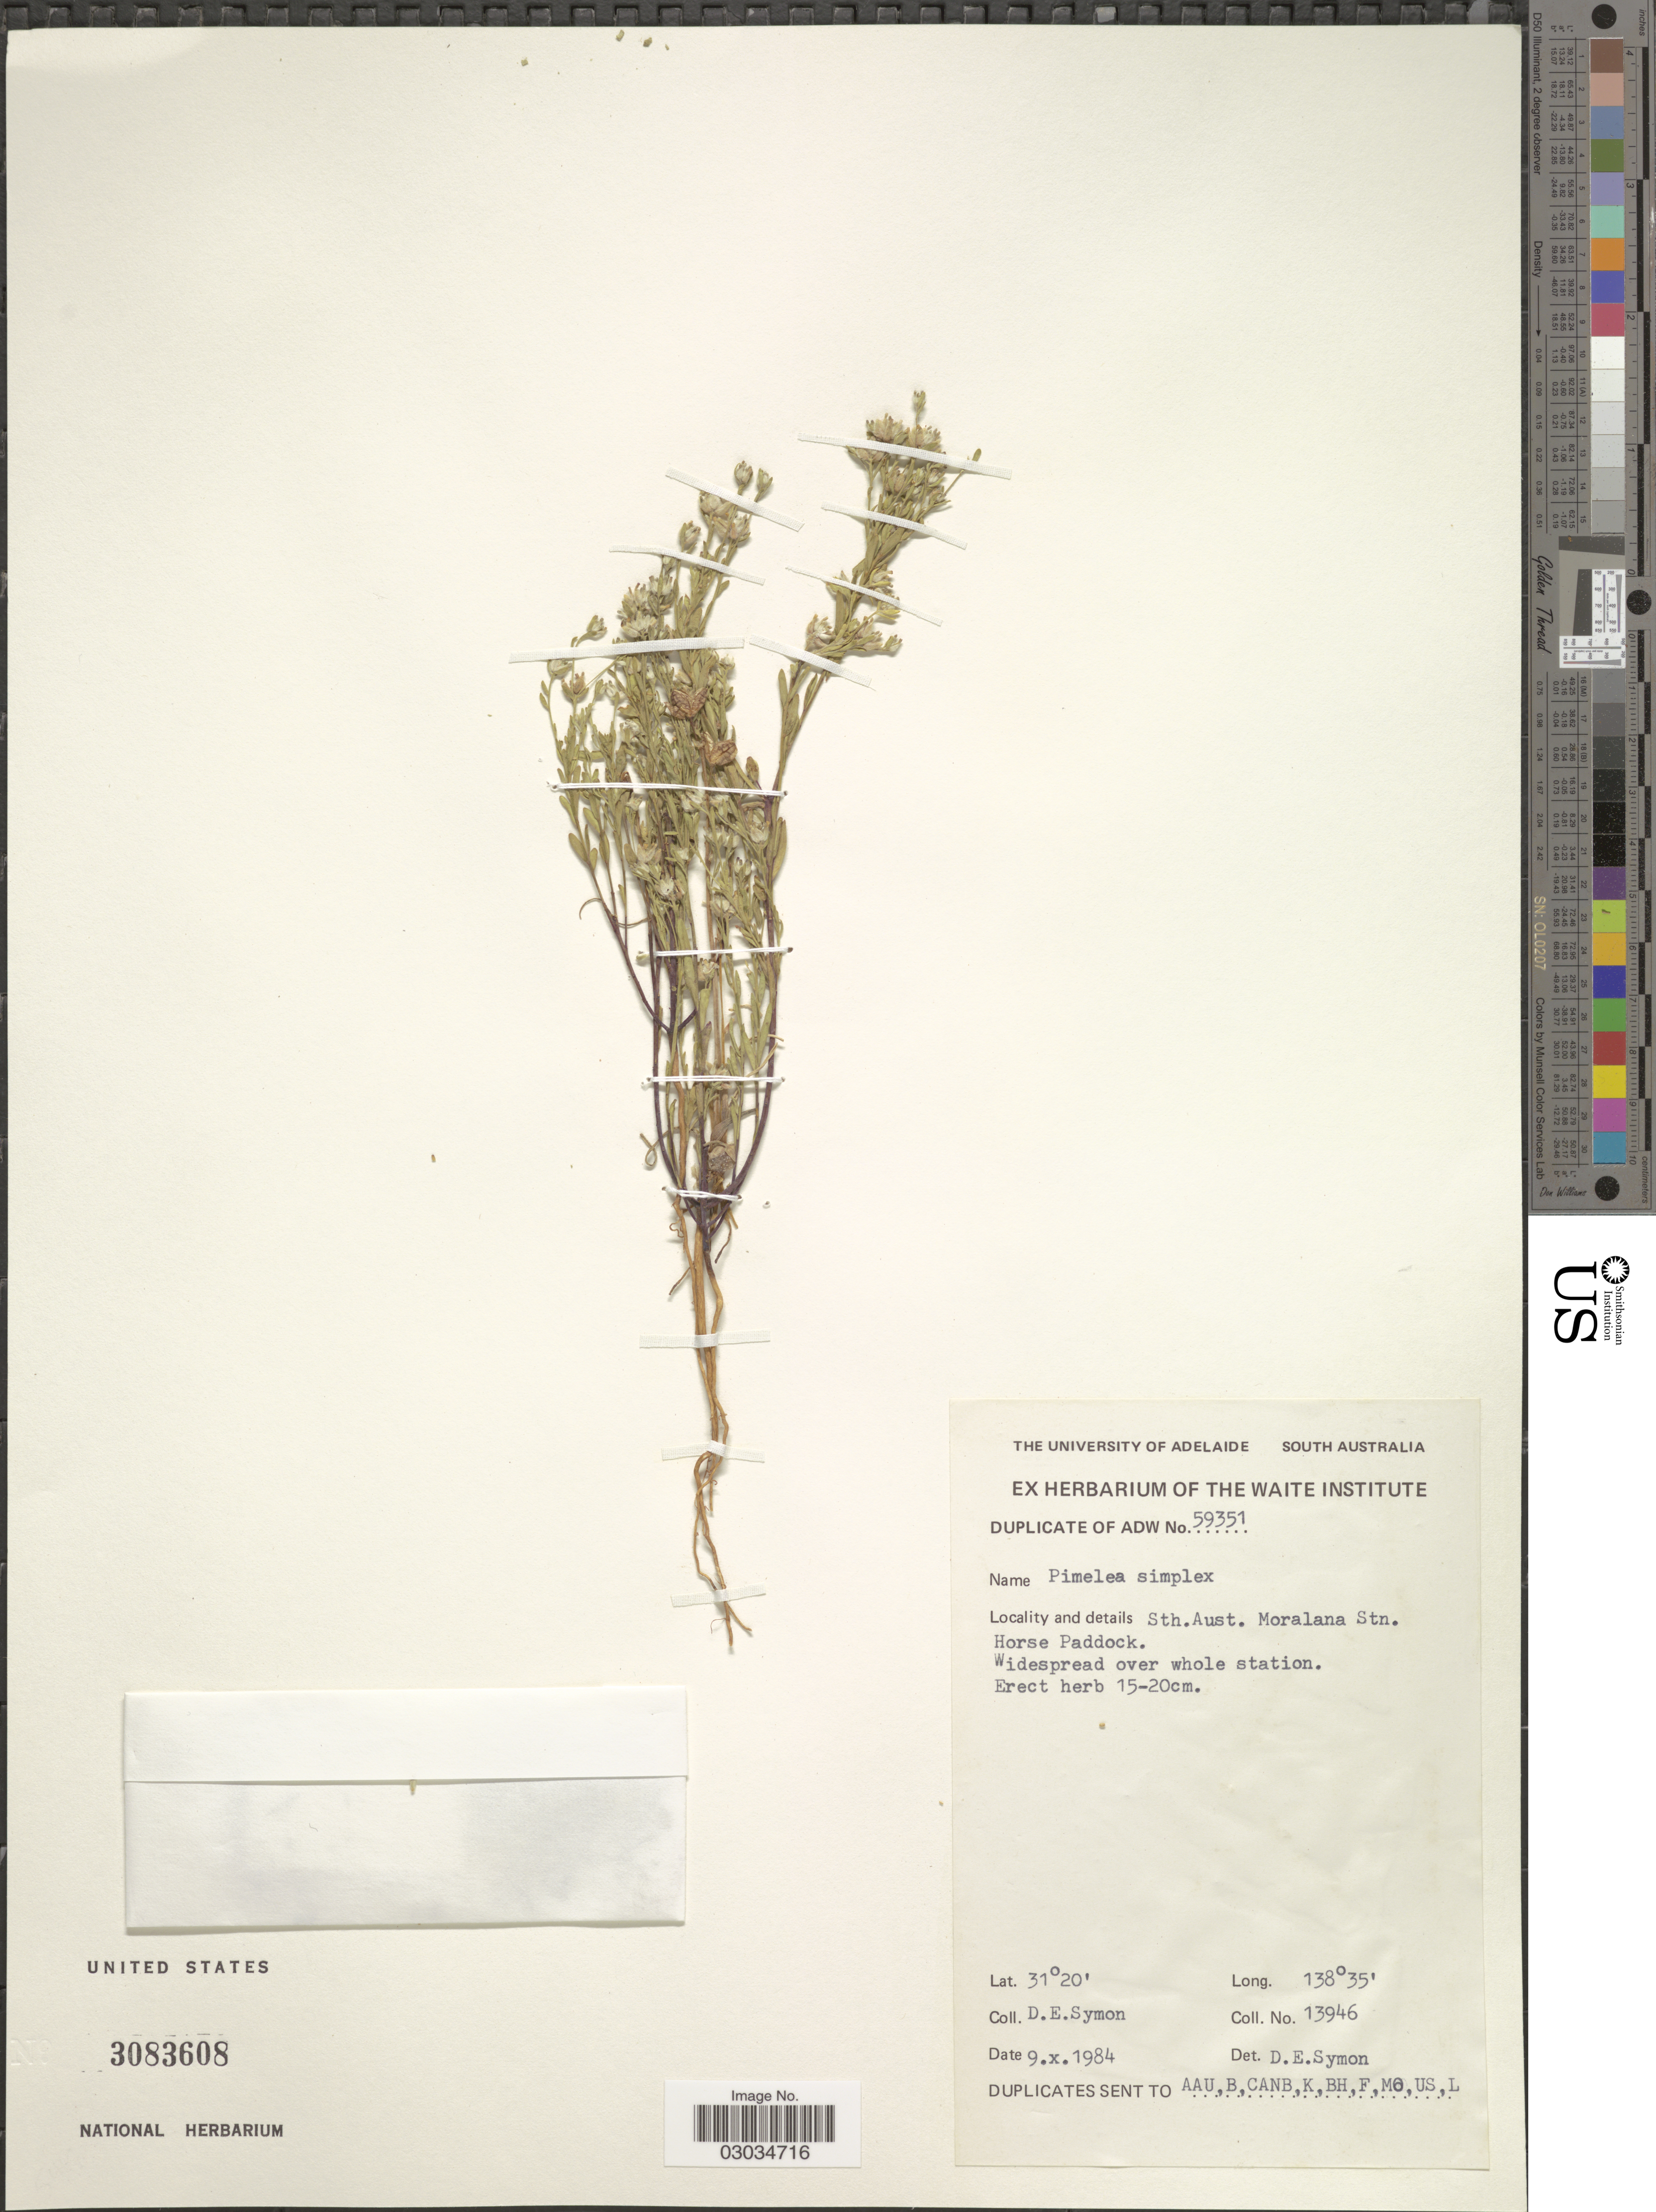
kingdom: Plantae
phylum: Tracheophyta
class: Magnoliopsida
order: Malvales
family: Thymelaeaceae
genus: Pimelea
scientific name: Pimelea simplex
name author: F. Muell.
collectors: D. Symon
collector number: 13946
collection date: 1984-10-09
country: Australia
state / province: South Australia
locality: Sth. Aust. Moralana Stn. Horse Paddock.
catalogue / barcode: US 3083608